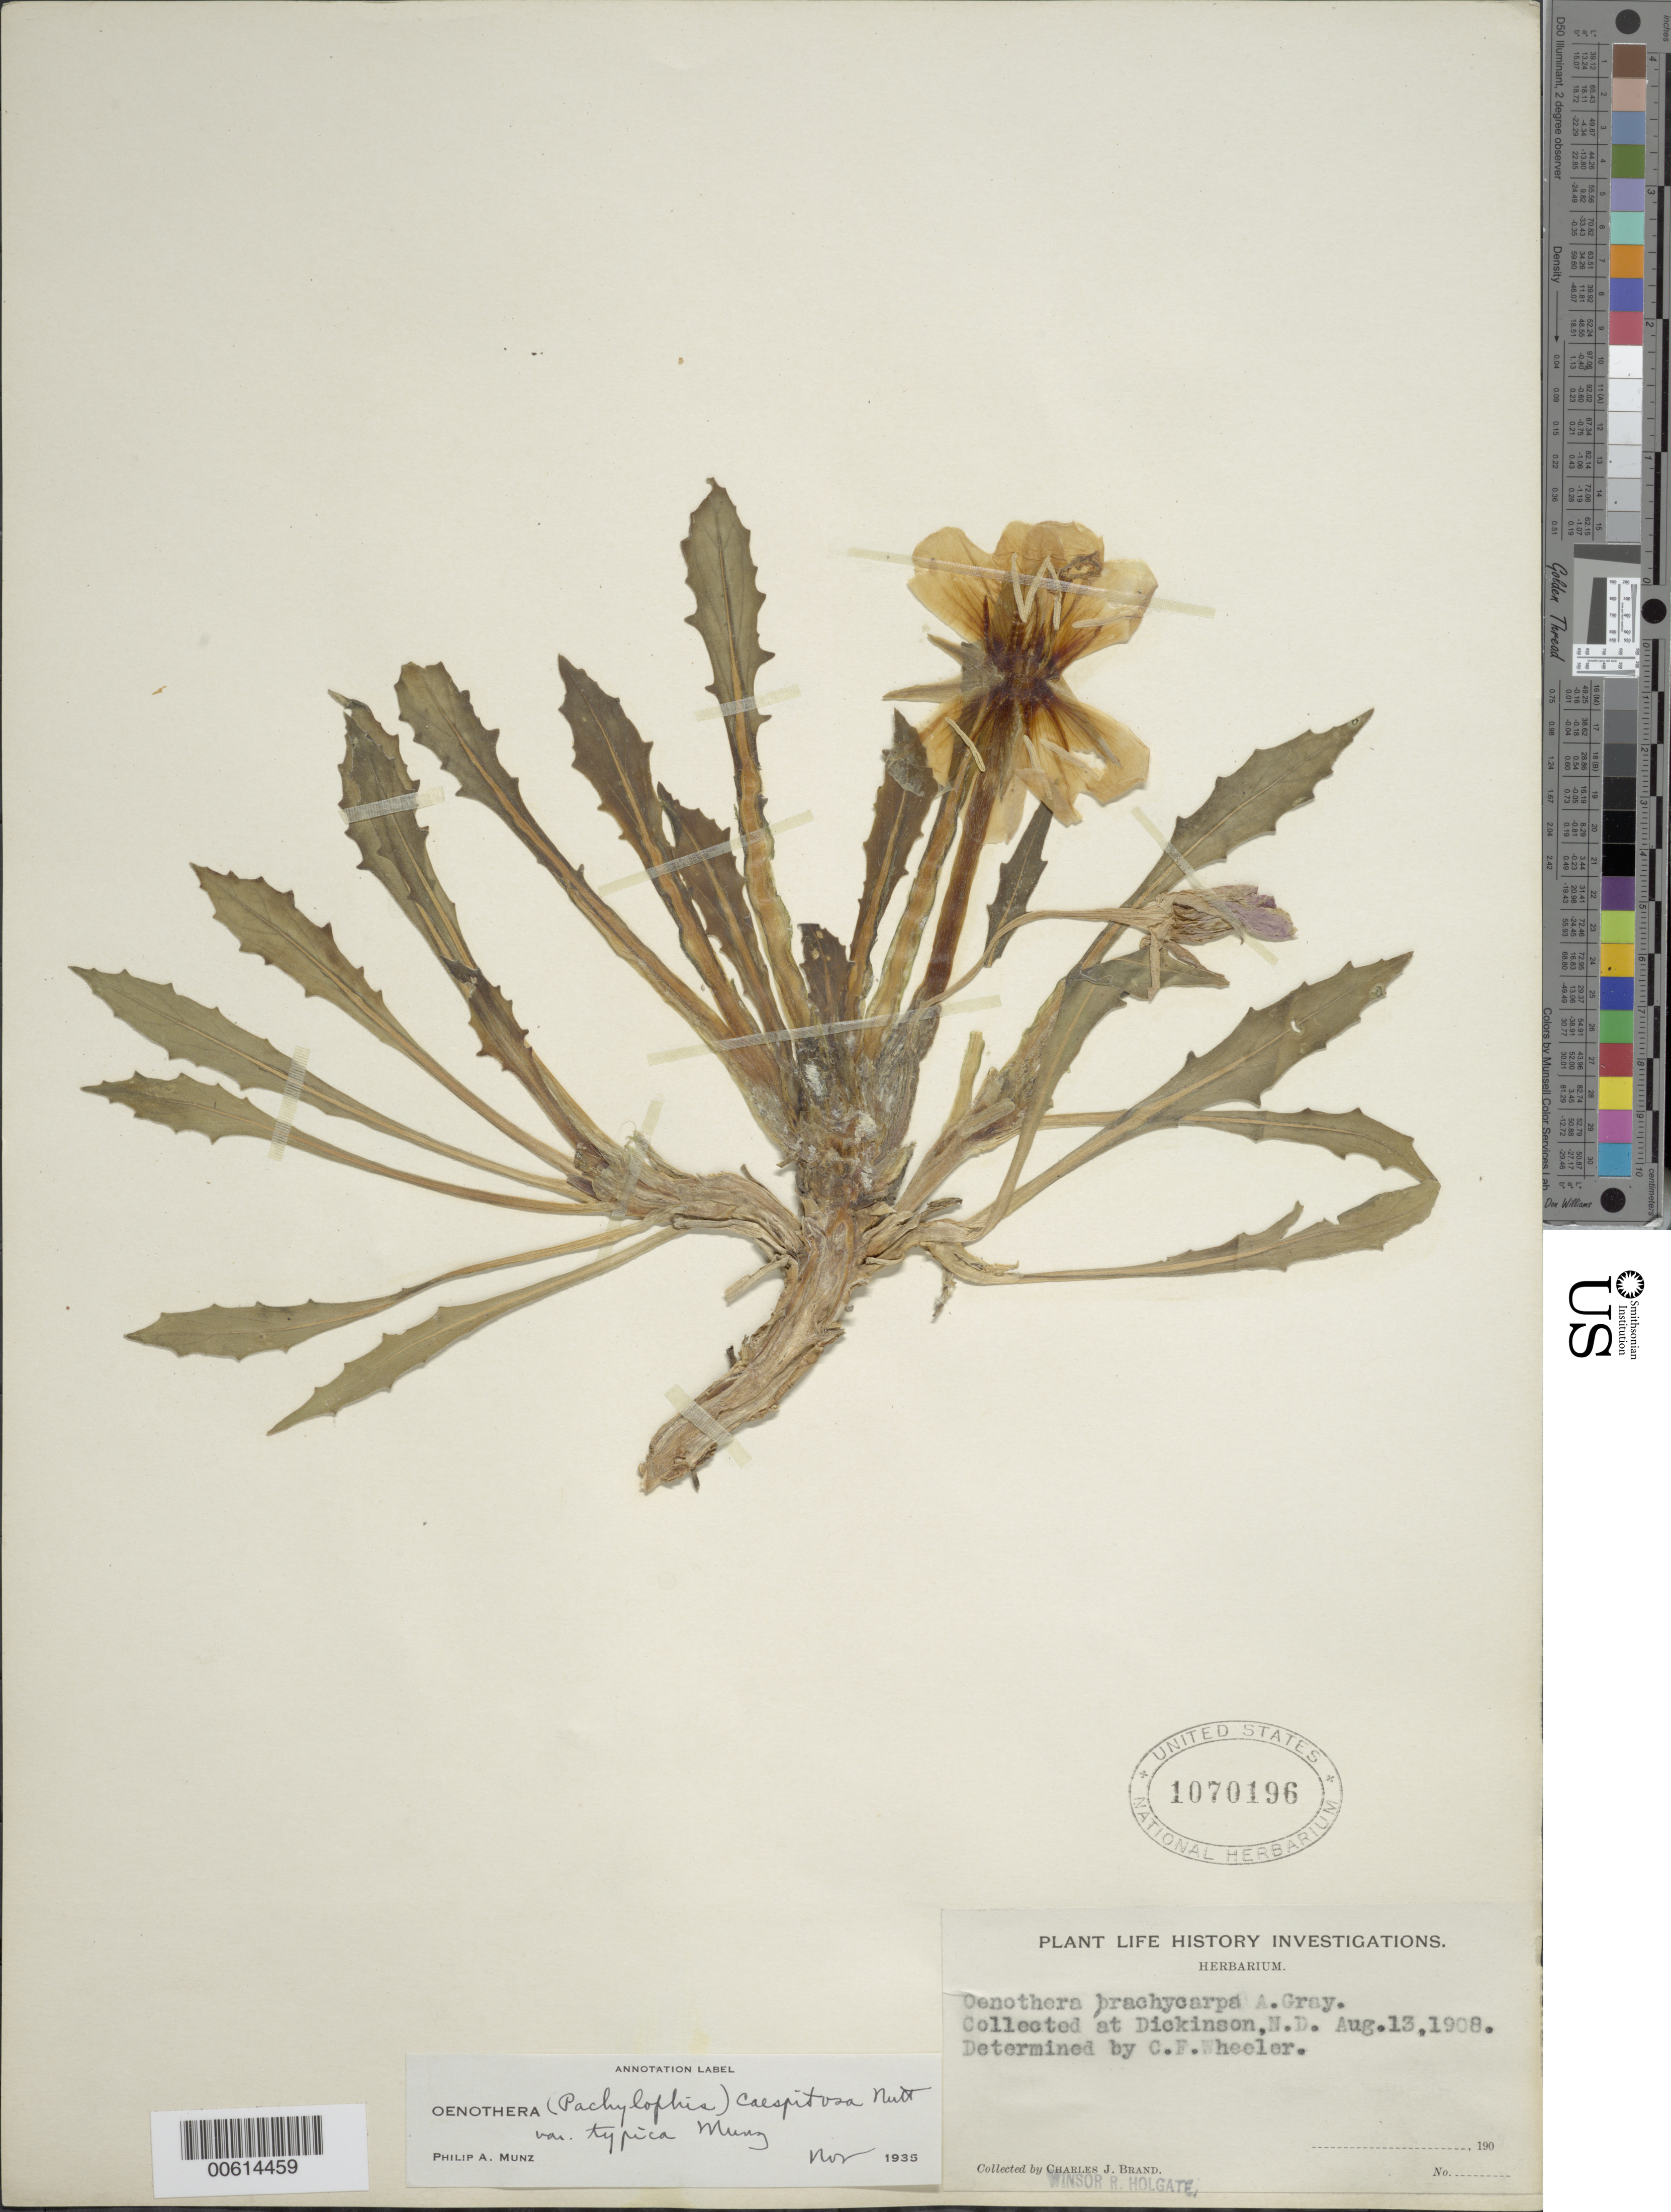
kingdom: Plantae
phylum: Tracheophyta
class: Magnoliopsida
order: Myrtales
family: Onagraceae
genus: Oenothera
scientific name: Oenothera cespitosa subsp. cespitosa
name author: Nutt.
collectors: C. J. Brand & W. Holgate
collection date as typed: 13 Aug 1908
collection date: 1908-08-13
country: United States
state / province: North Dakota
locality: Dickinson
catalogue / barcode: US 1070196